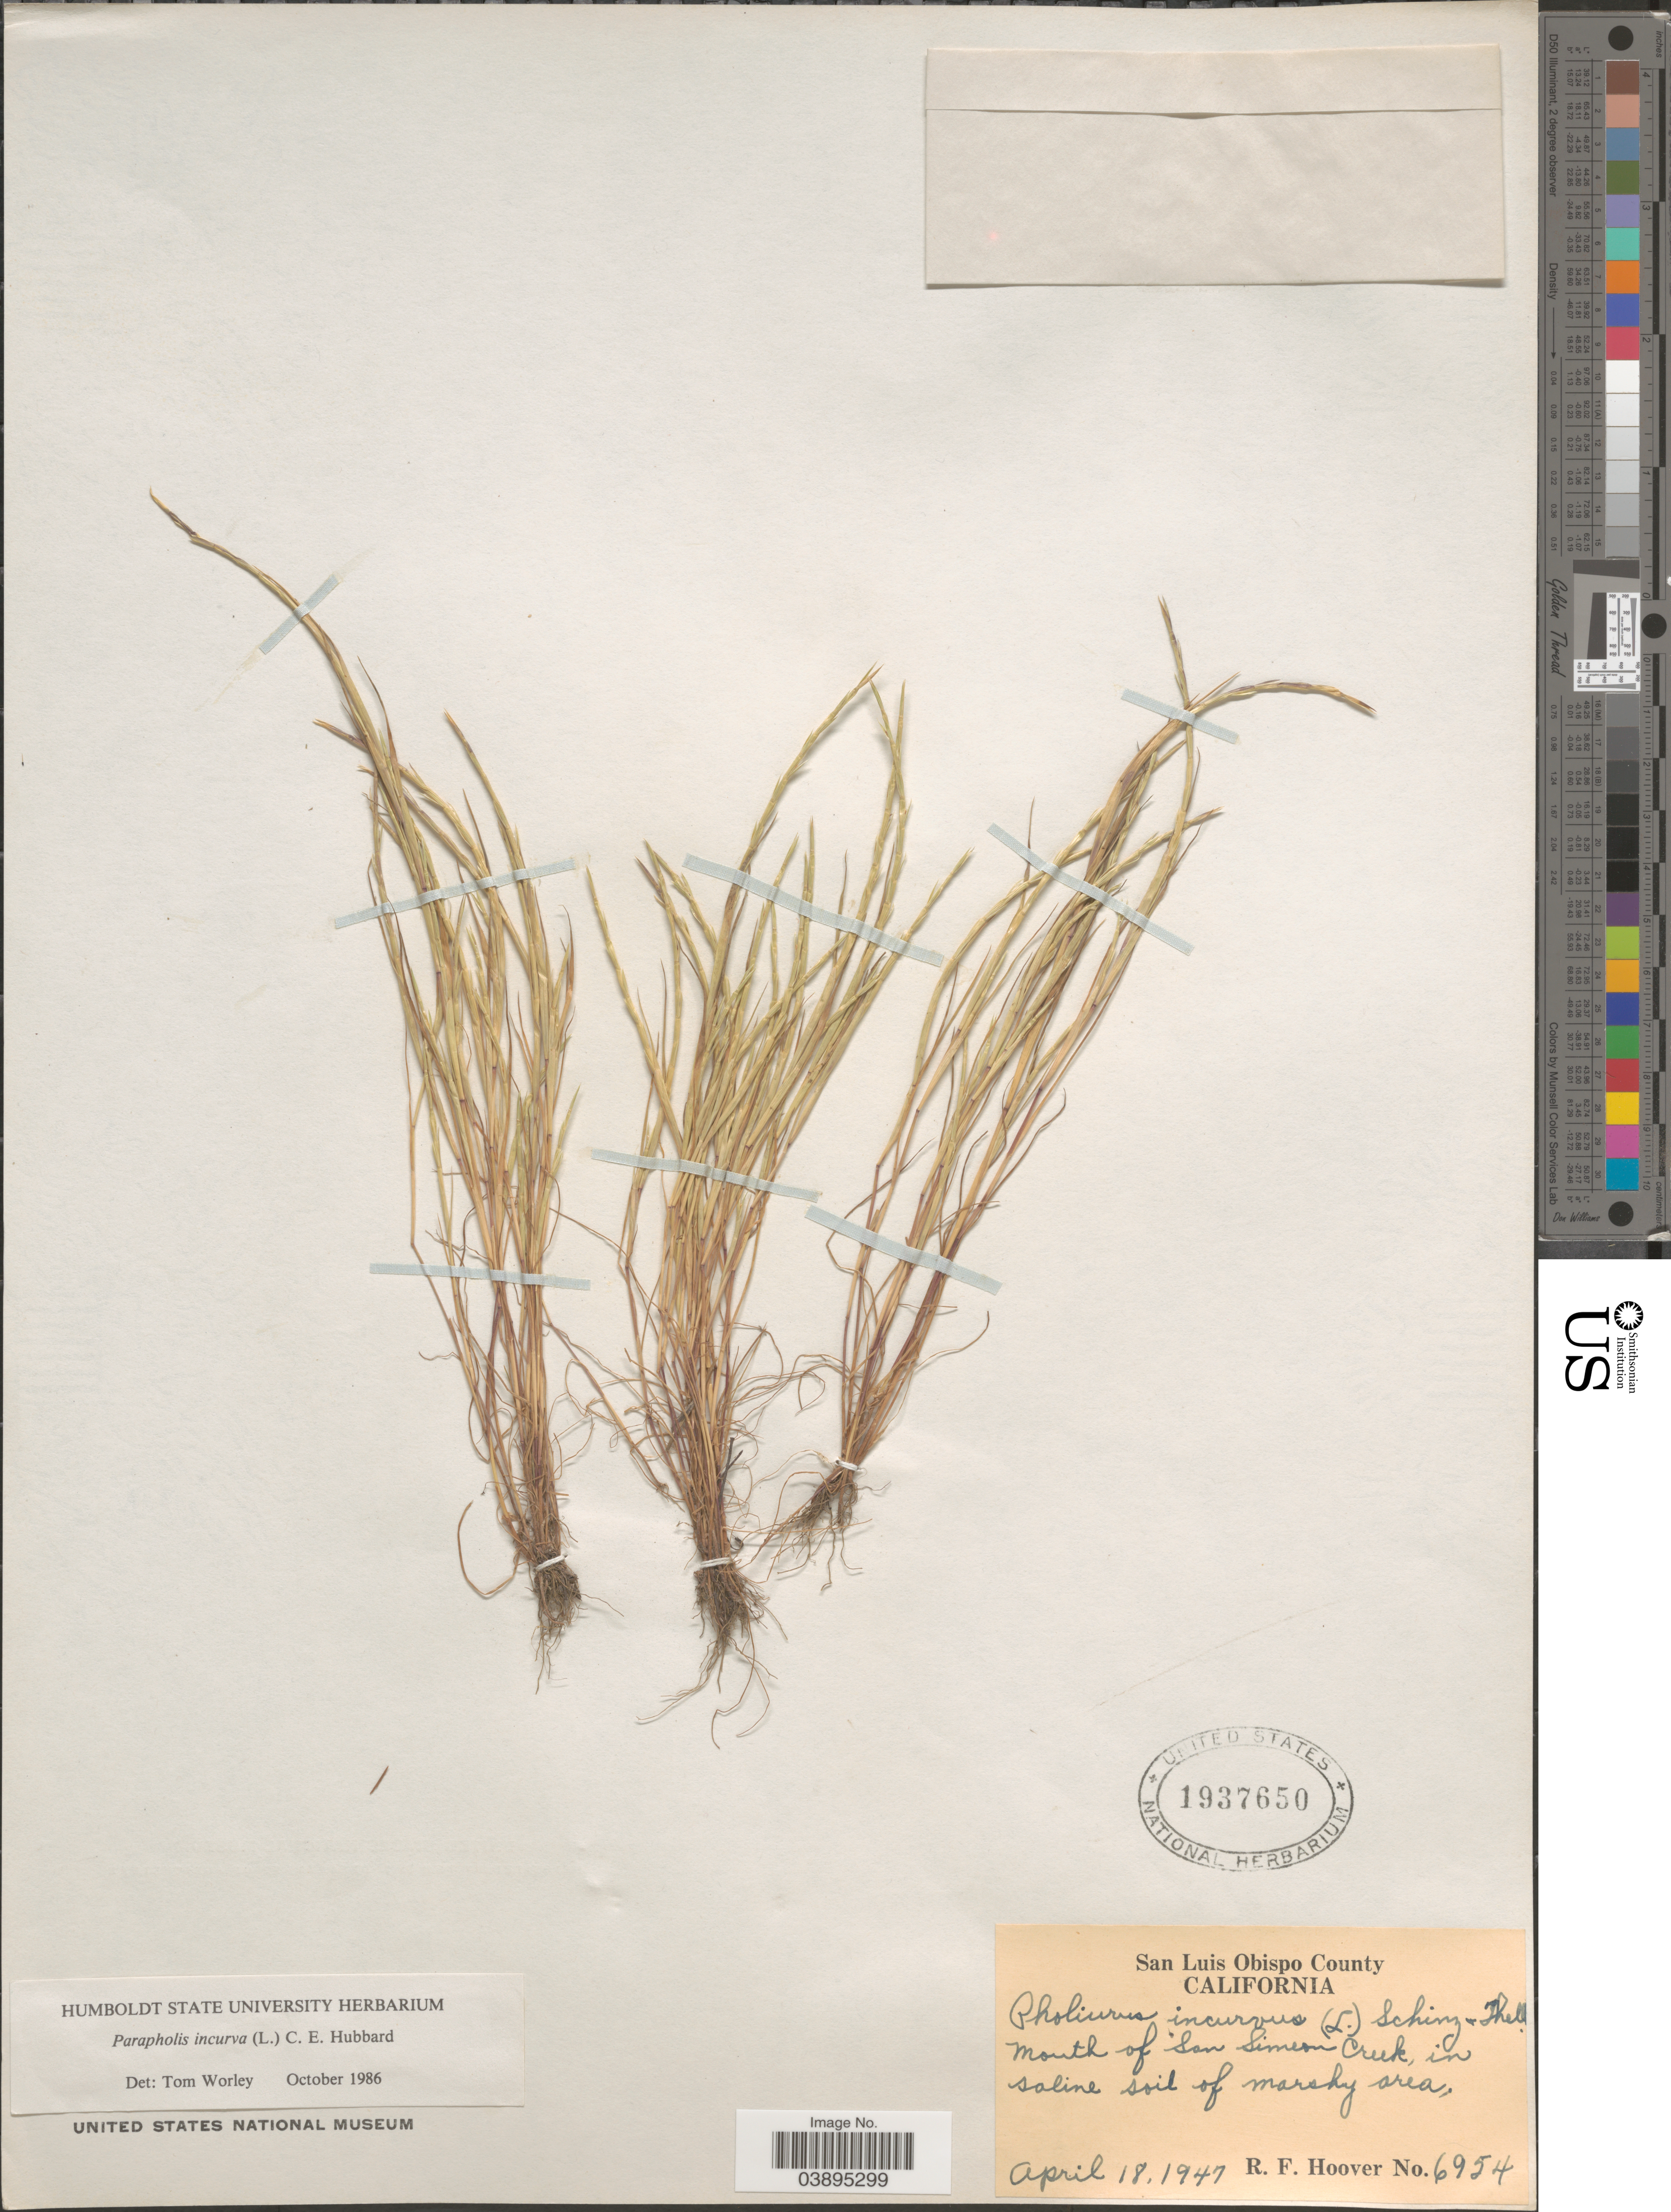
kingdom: Plantae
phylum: Tracheophyta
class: Liliopsida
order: Poales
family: Poaceae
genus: Parapholis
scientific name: Parapholis incurva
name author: (L.) C.E. Hubb.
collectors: R. F. Hoover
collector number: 6954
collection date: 1947-04-18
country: United States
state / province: California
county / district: San Luis Obispo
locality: San Luis Obispo County. Mouth of San Simeon Creek.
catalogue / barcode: US 1937650